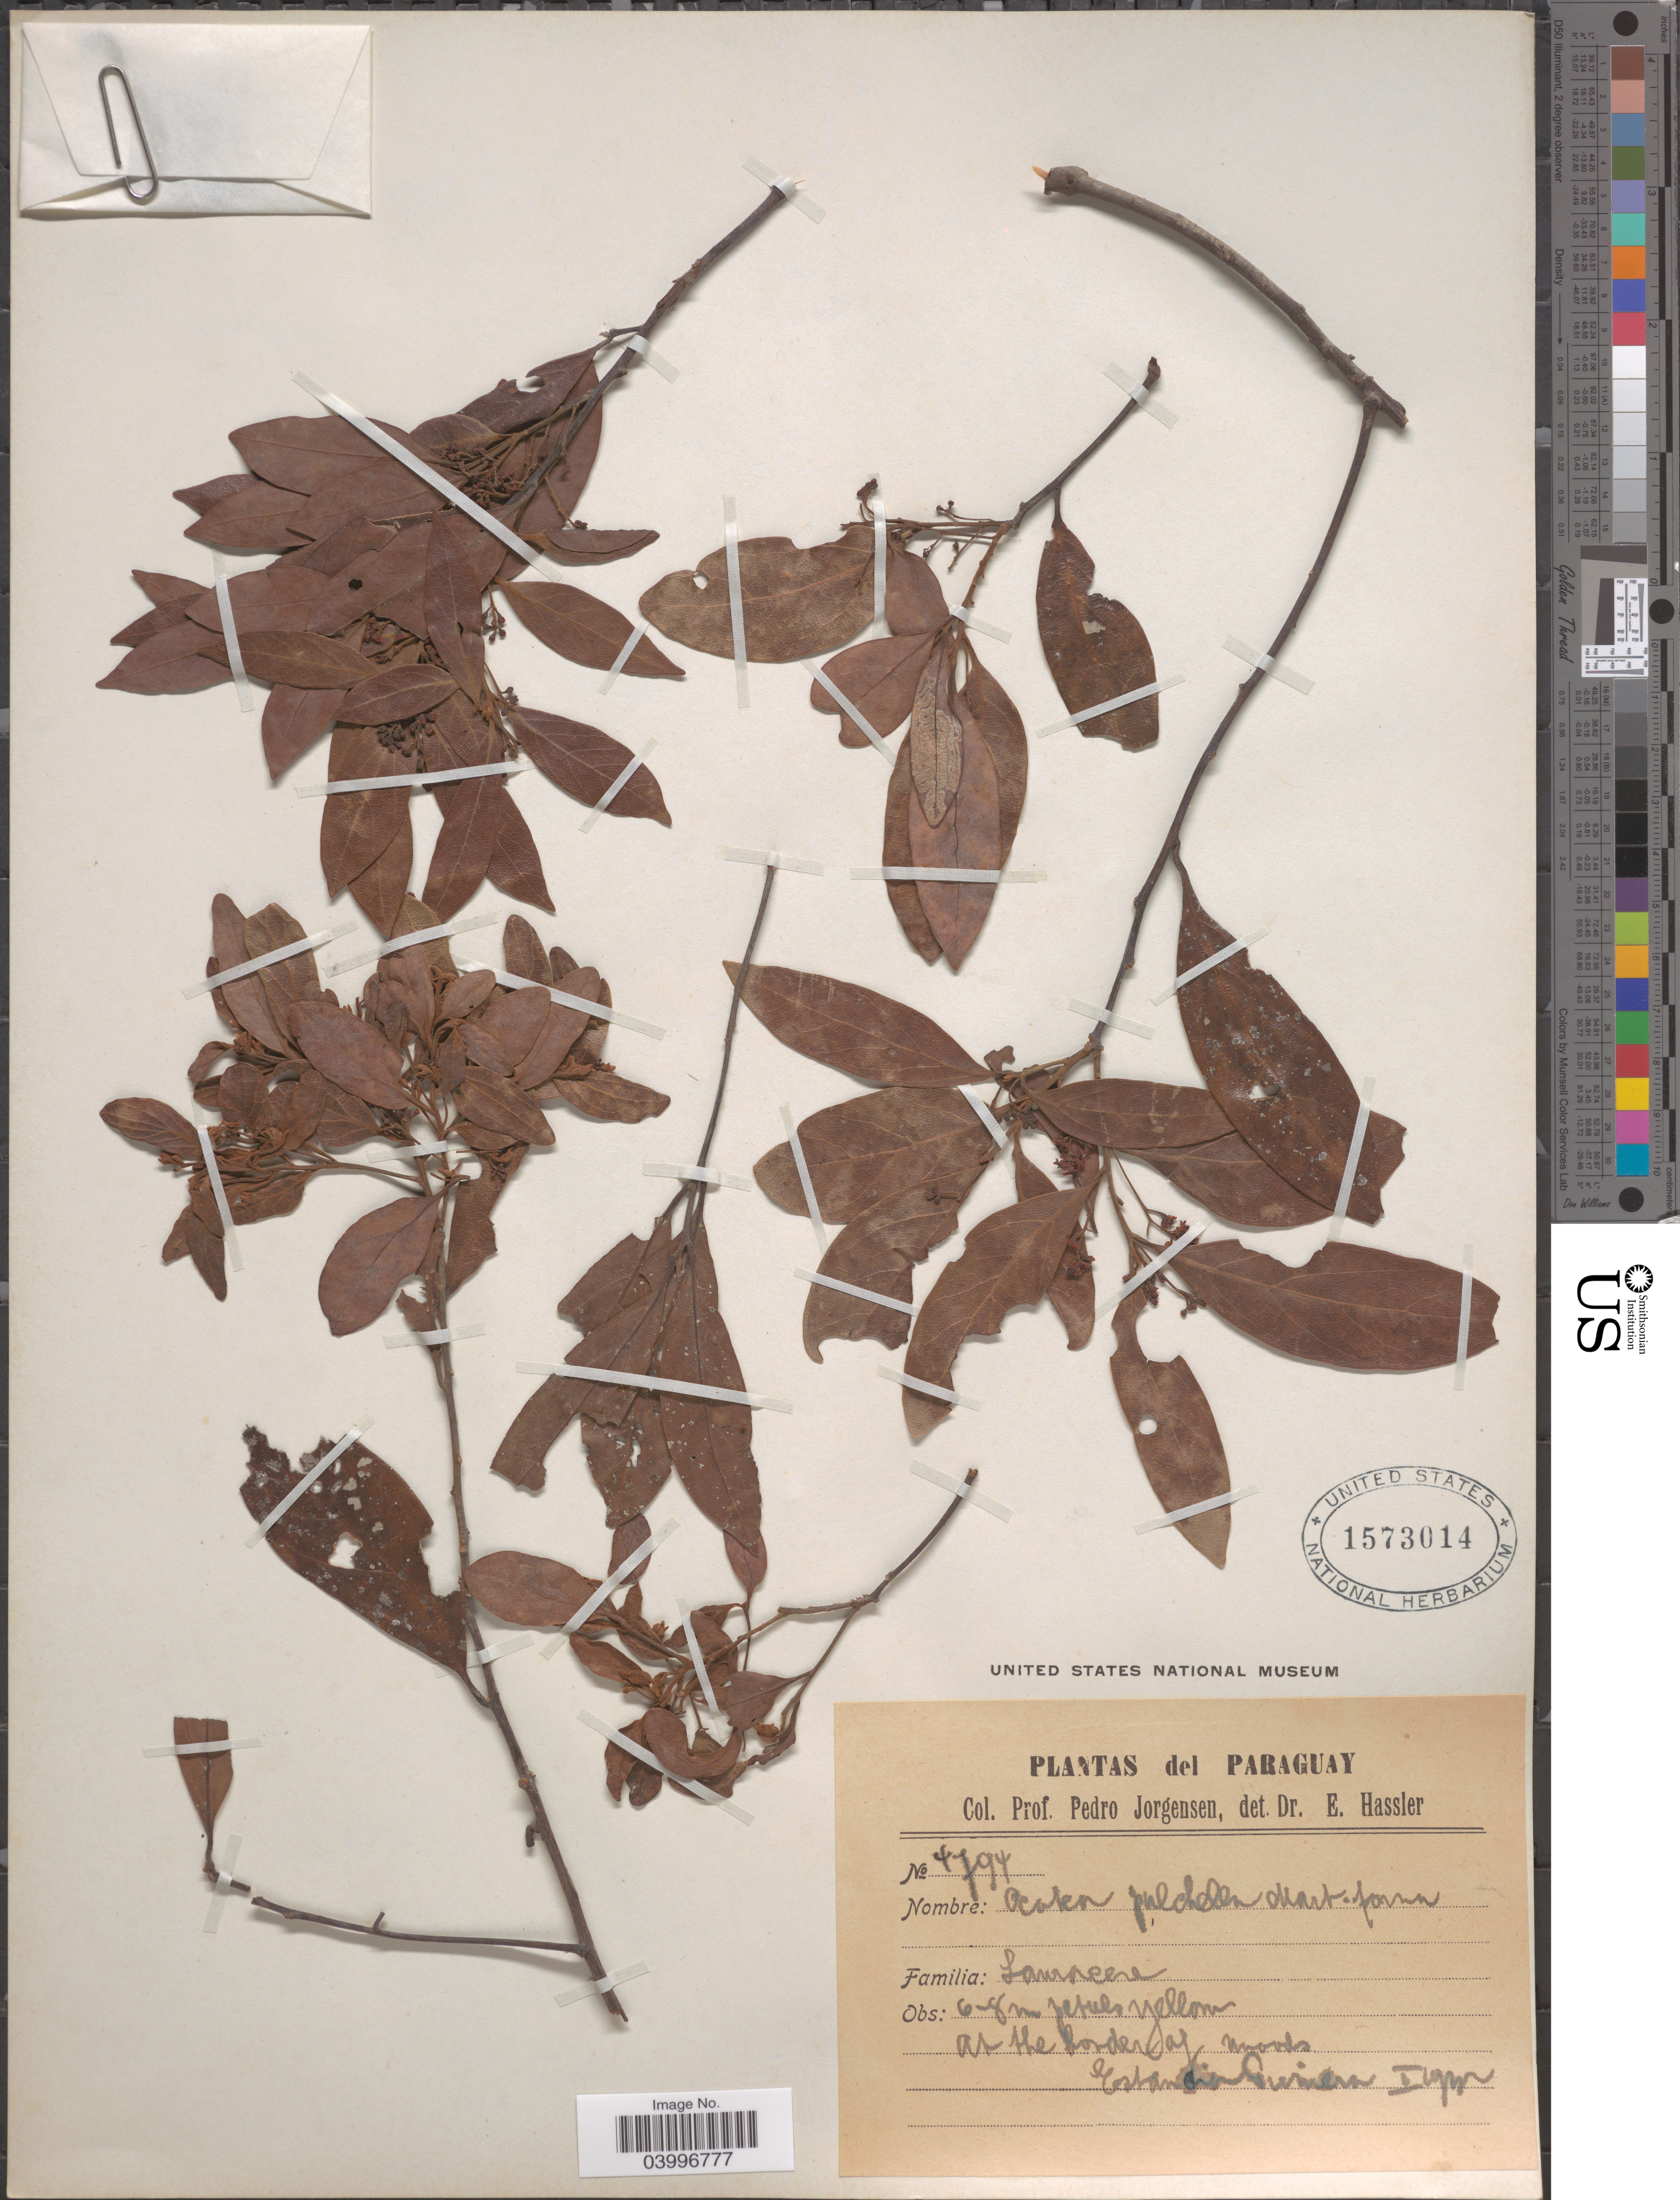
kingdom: Plantae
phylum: Tracheophyta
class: Magnoliopsida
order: Laurales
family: Lauraceae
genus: Ocotea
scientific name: Ocotea pulchella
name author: (Nees & Mart.) Mez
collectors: P. Jörgensen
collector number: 4794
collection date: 1932-01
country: Paraguay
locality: At the border of woods. Estancia Primera. [interpreted]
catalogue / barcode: US 1573014